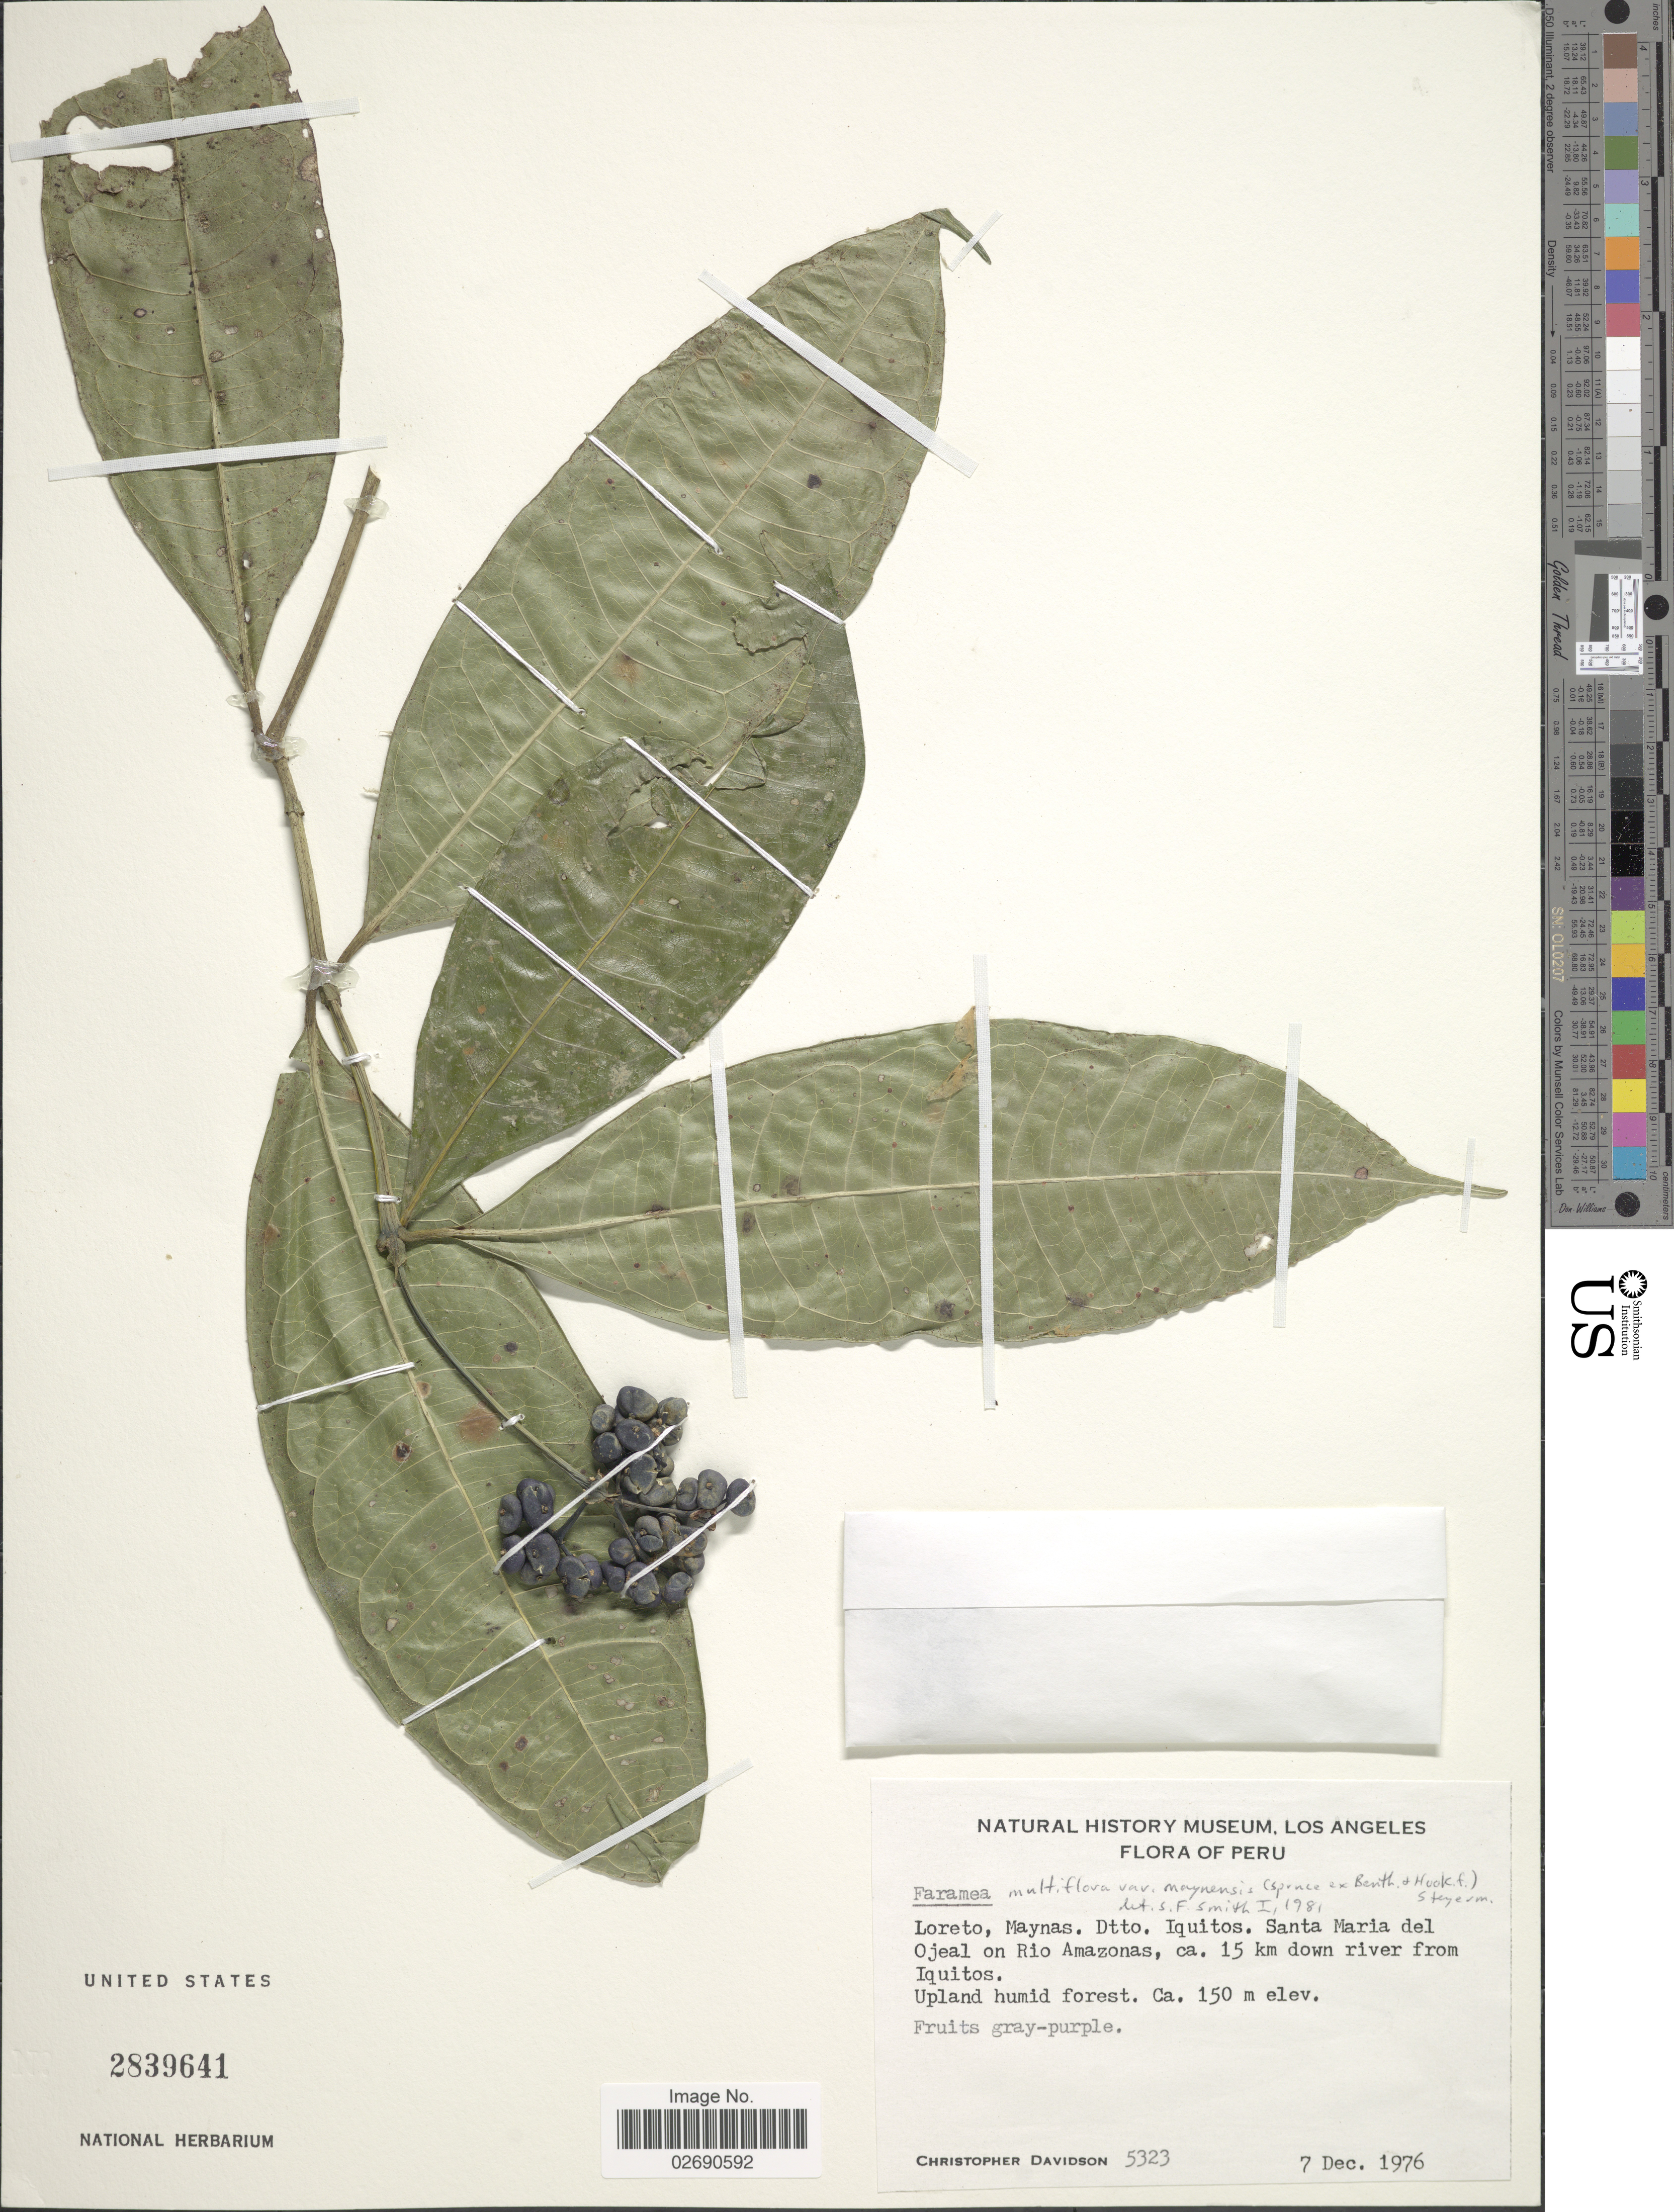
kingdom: Plantae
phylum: Tracheophyta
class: Magnoliopsida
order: Gentianales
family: Rubiaceae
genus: Faramea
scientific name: Faramea multiflora var. maynensis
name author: (Spruce ex Rusby) Steyerm.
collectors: C. Davidson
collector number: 5323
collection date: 1976-12-07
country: Peru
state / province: Loreto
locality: Maynas, dtto. Iquitos, Santa Maria del Ojeal on Rio Amazonas, ca. 15 km down river from Iquitos.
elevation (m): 150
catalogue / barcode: US 2839641